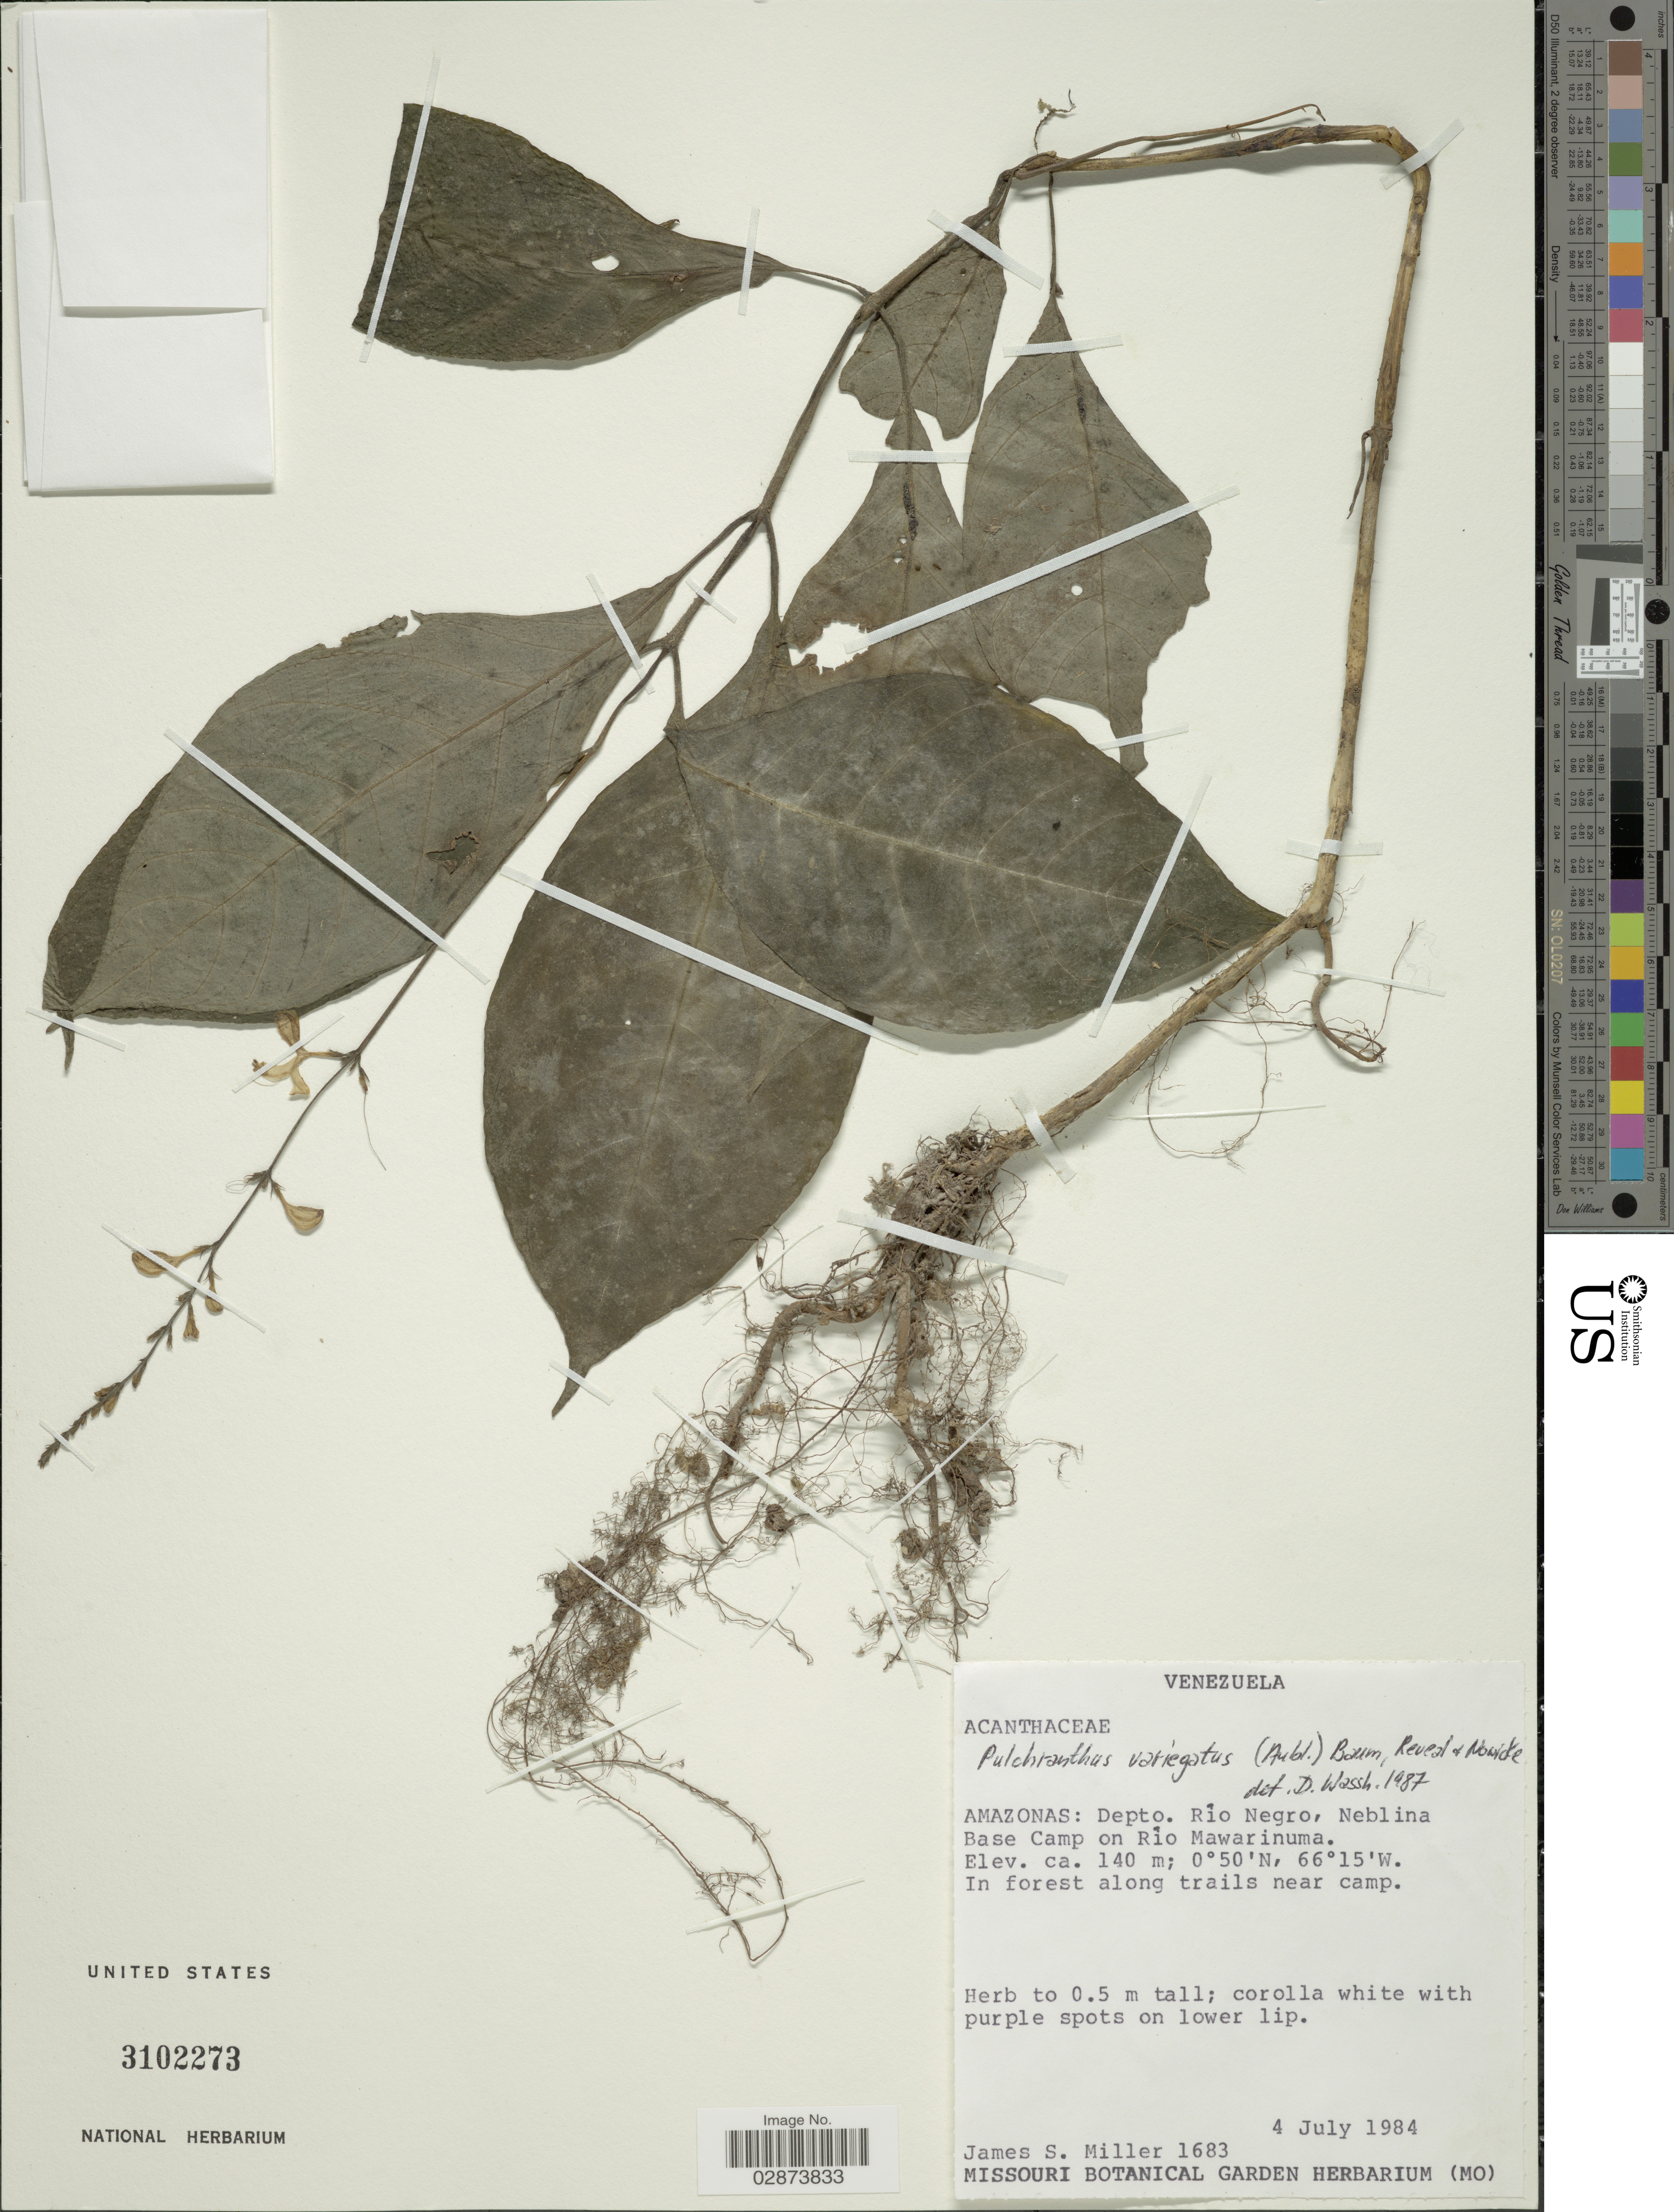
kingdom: Plantae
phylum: Tracheophyta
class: Magnoliopsida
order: Lamiales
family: Acanthaceae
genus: Pulchranthus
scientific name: Pulchranthus congestus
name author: (Lindau) V.M. Baum et al.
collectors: J. S. Miller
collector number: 1683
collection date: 1984-07-04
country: Venezuela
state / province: Amazonas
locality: Depto. Río Negro, Neblina Base Camp on Río Mawarinuma.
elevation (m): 140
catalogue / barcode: US 3102273